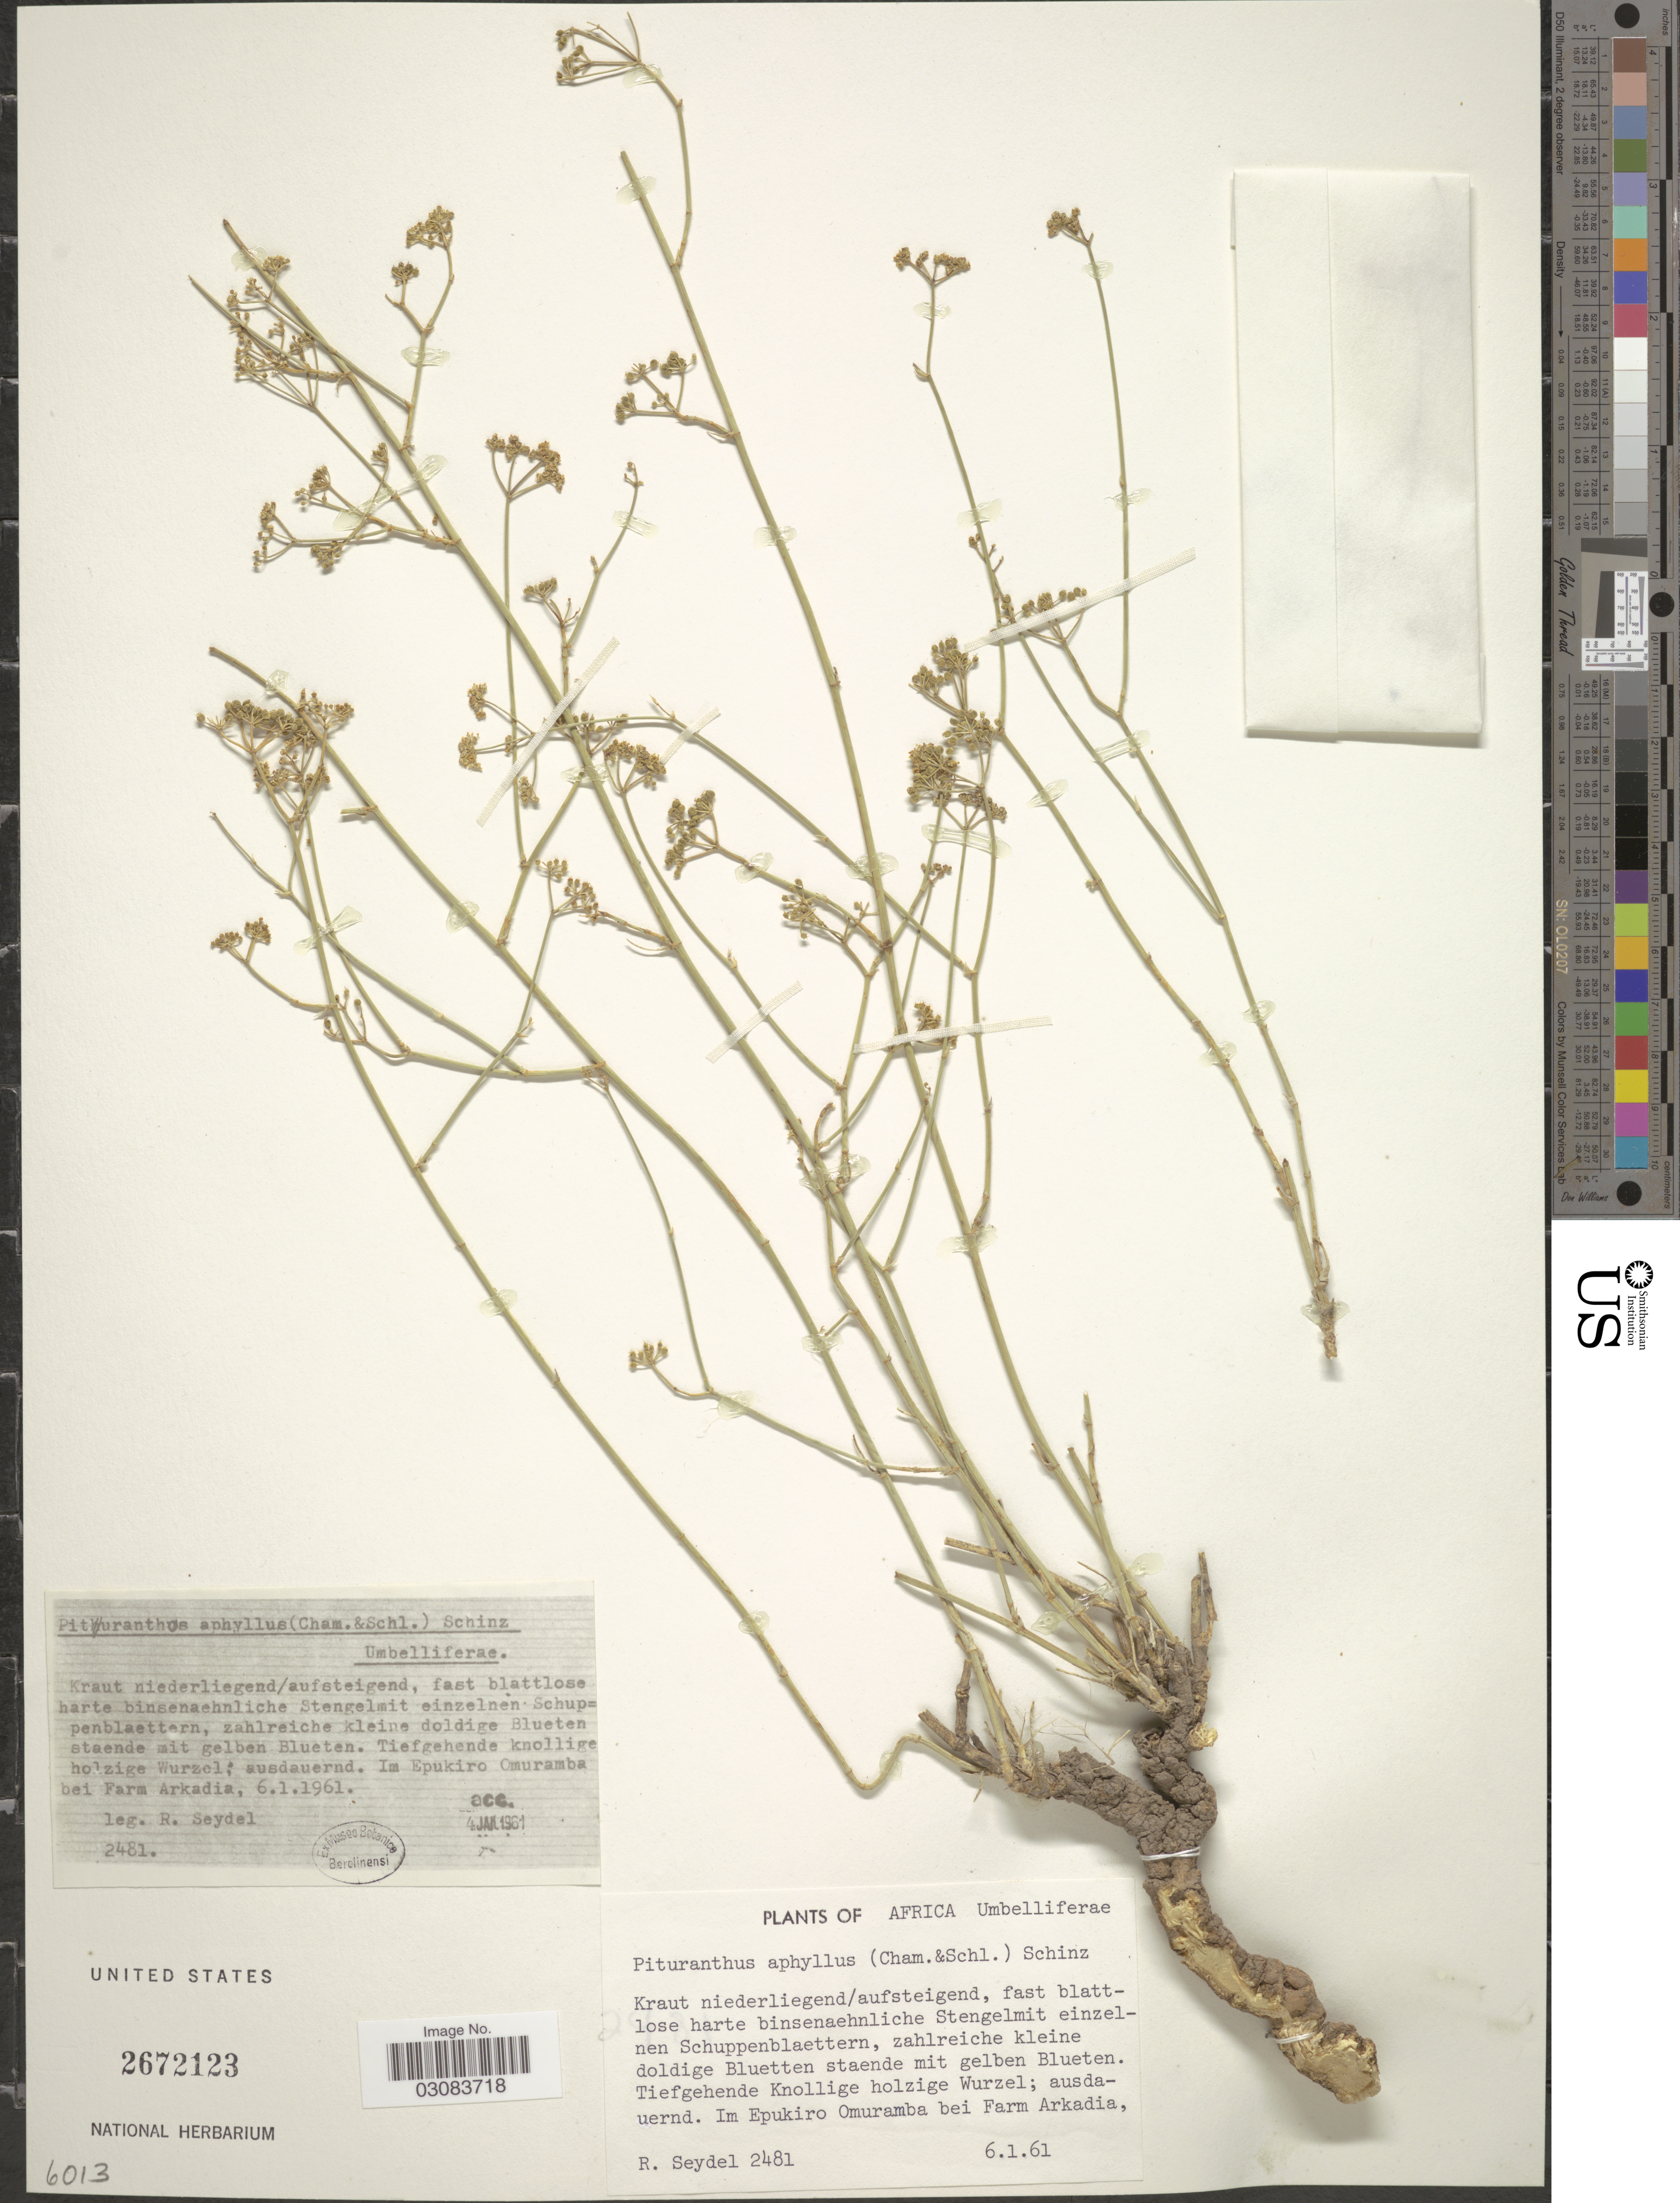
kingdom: Plantae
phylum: Tracheophyta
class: Magnoliopsida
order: Apiales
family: Apiaceae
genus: Deverra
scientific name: Deverra denudata subsp. aphylla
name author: (Cham. & Schltdl.) Pfisterer & Podlech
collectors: R. Seydel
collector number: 2481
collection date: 1961-01-06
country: Namibia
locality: Africa. Im Epukiro Omuramba bei Farm Arkadia.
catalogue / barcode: US 2672123